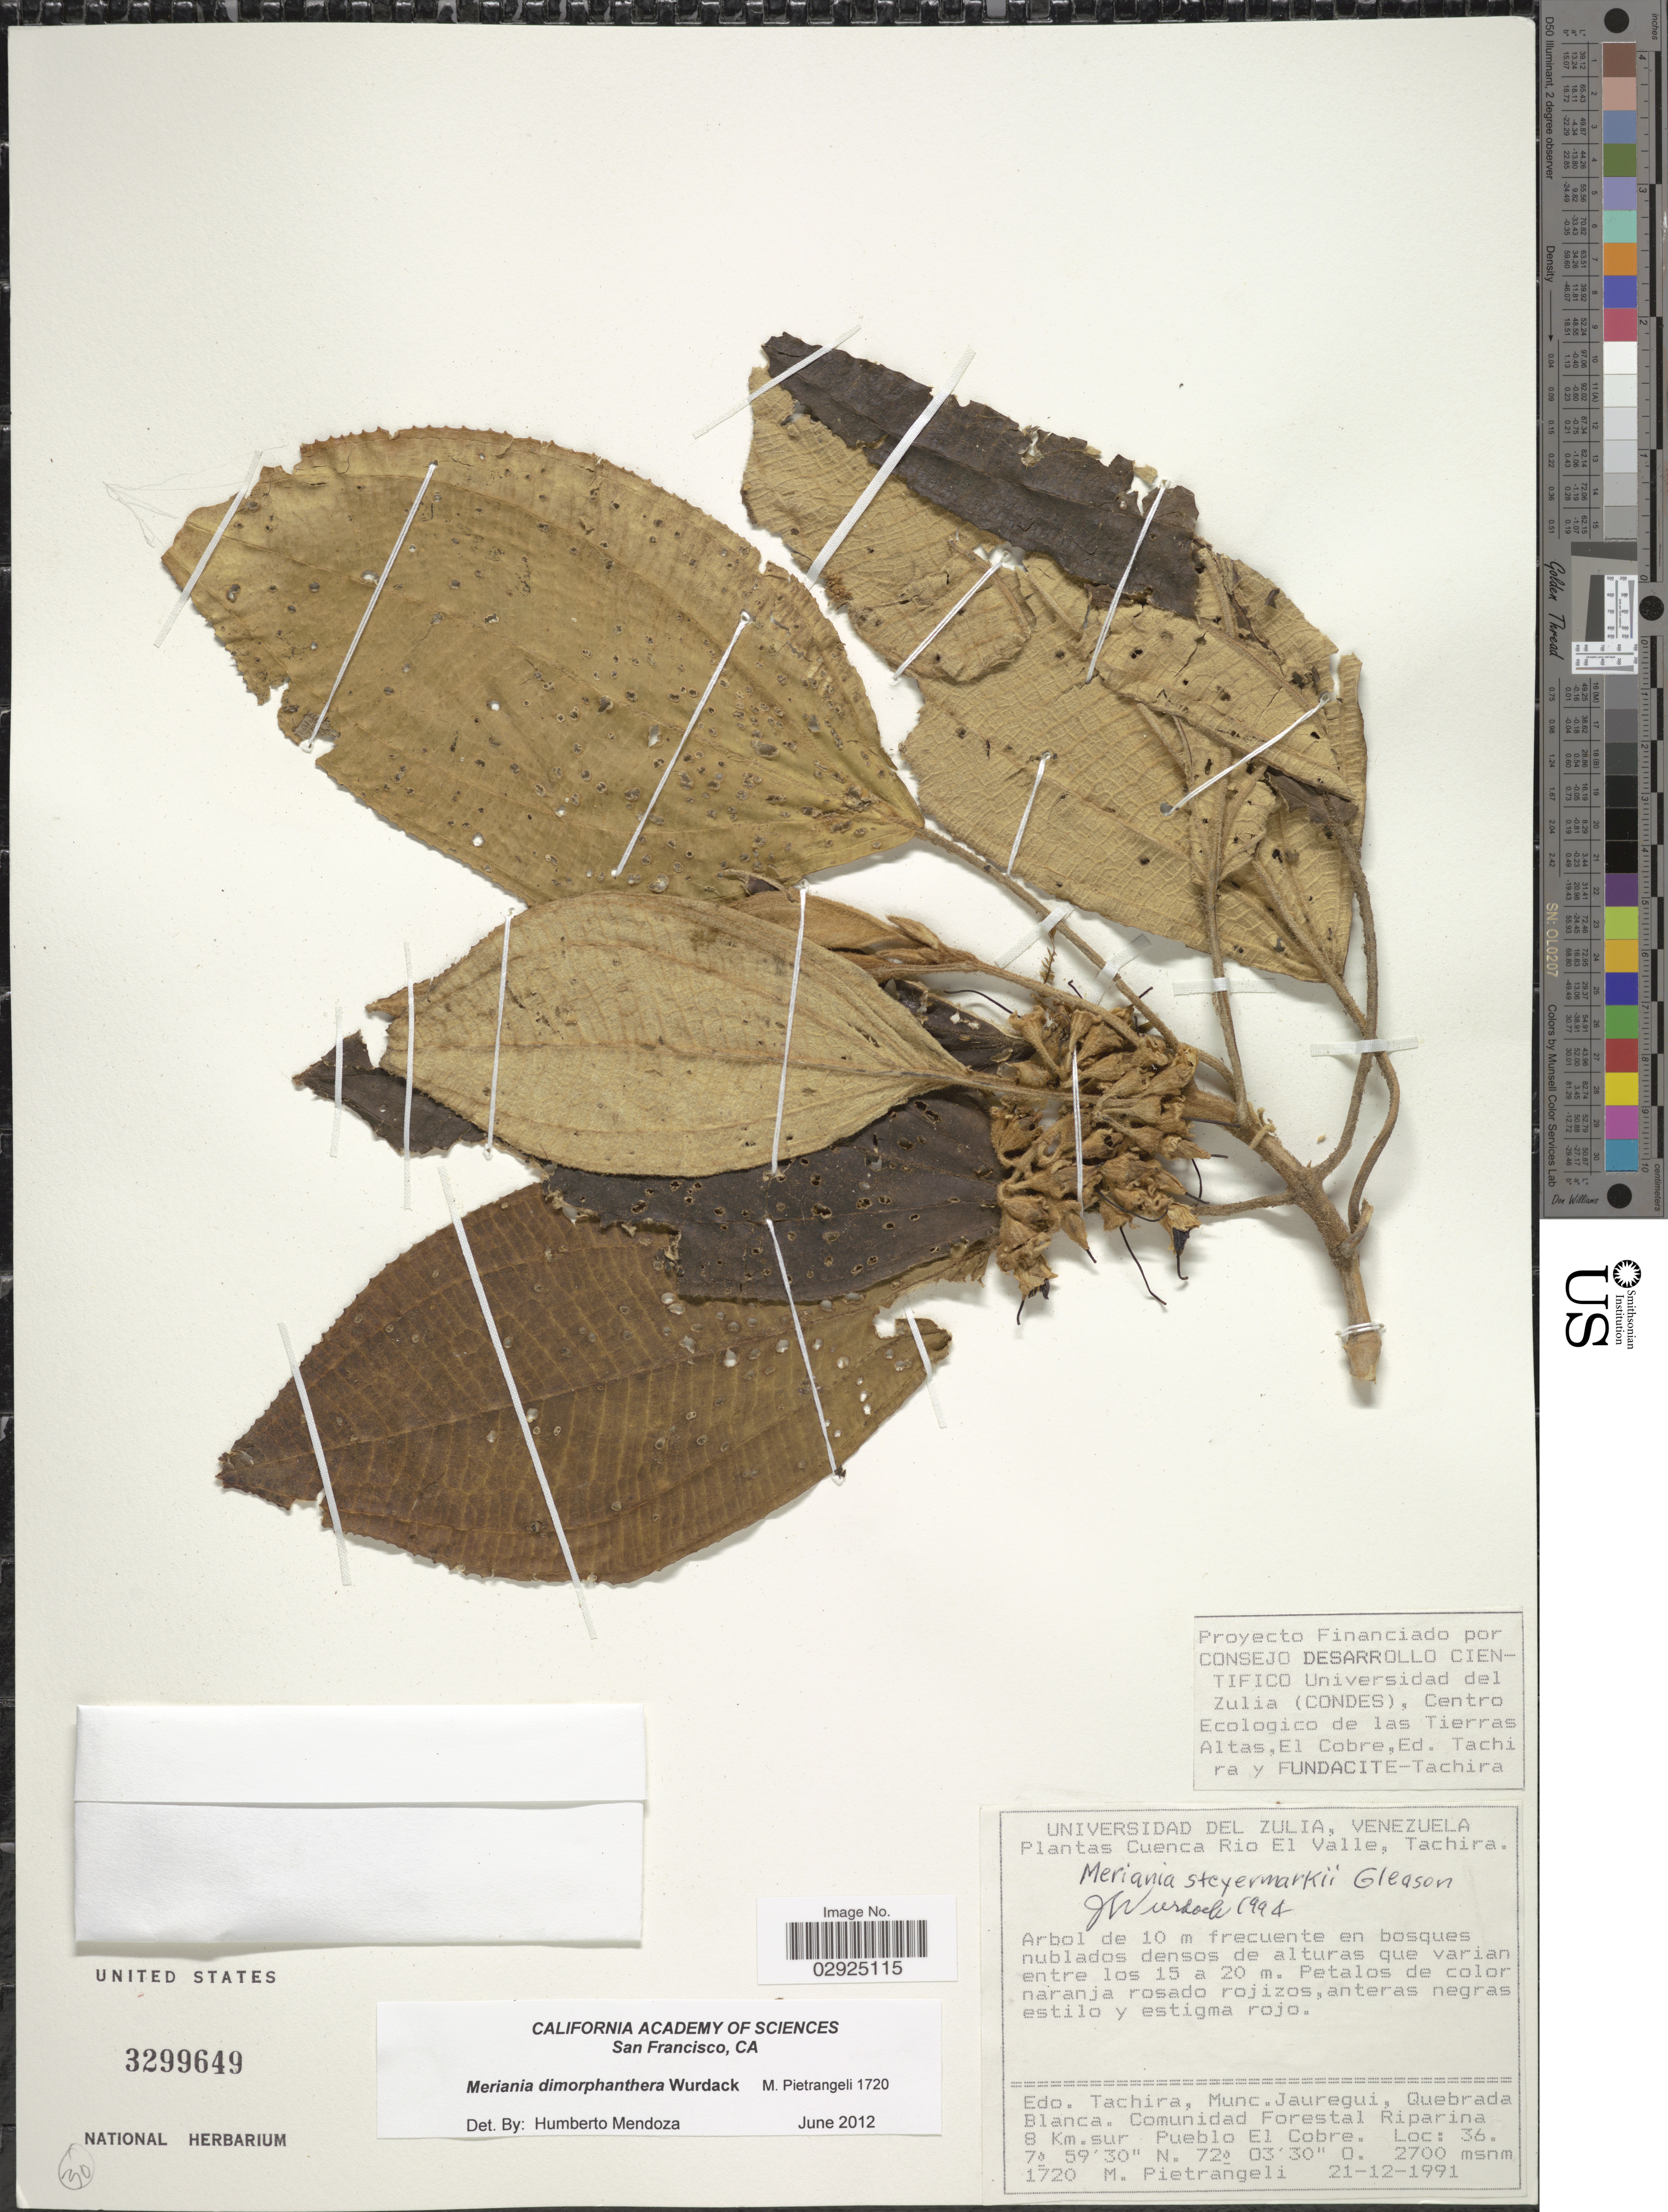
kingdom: Plantae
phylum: Tracheophyta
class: Magnoliopsida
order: Myrtales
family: Melastomataceae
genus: Meriania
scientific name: Meriania dimorphanthera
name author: Wurdack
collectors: M. Pietrangeli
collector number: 1720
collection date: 1991-12-21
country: Venezuela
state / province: Tachira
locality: Munc. Jauregui, Quebrada Blanca. Comunidad Forestal Riparina 8 Km. sur Pueblo El Cobre.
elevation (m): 2700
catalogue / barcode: US 3299649